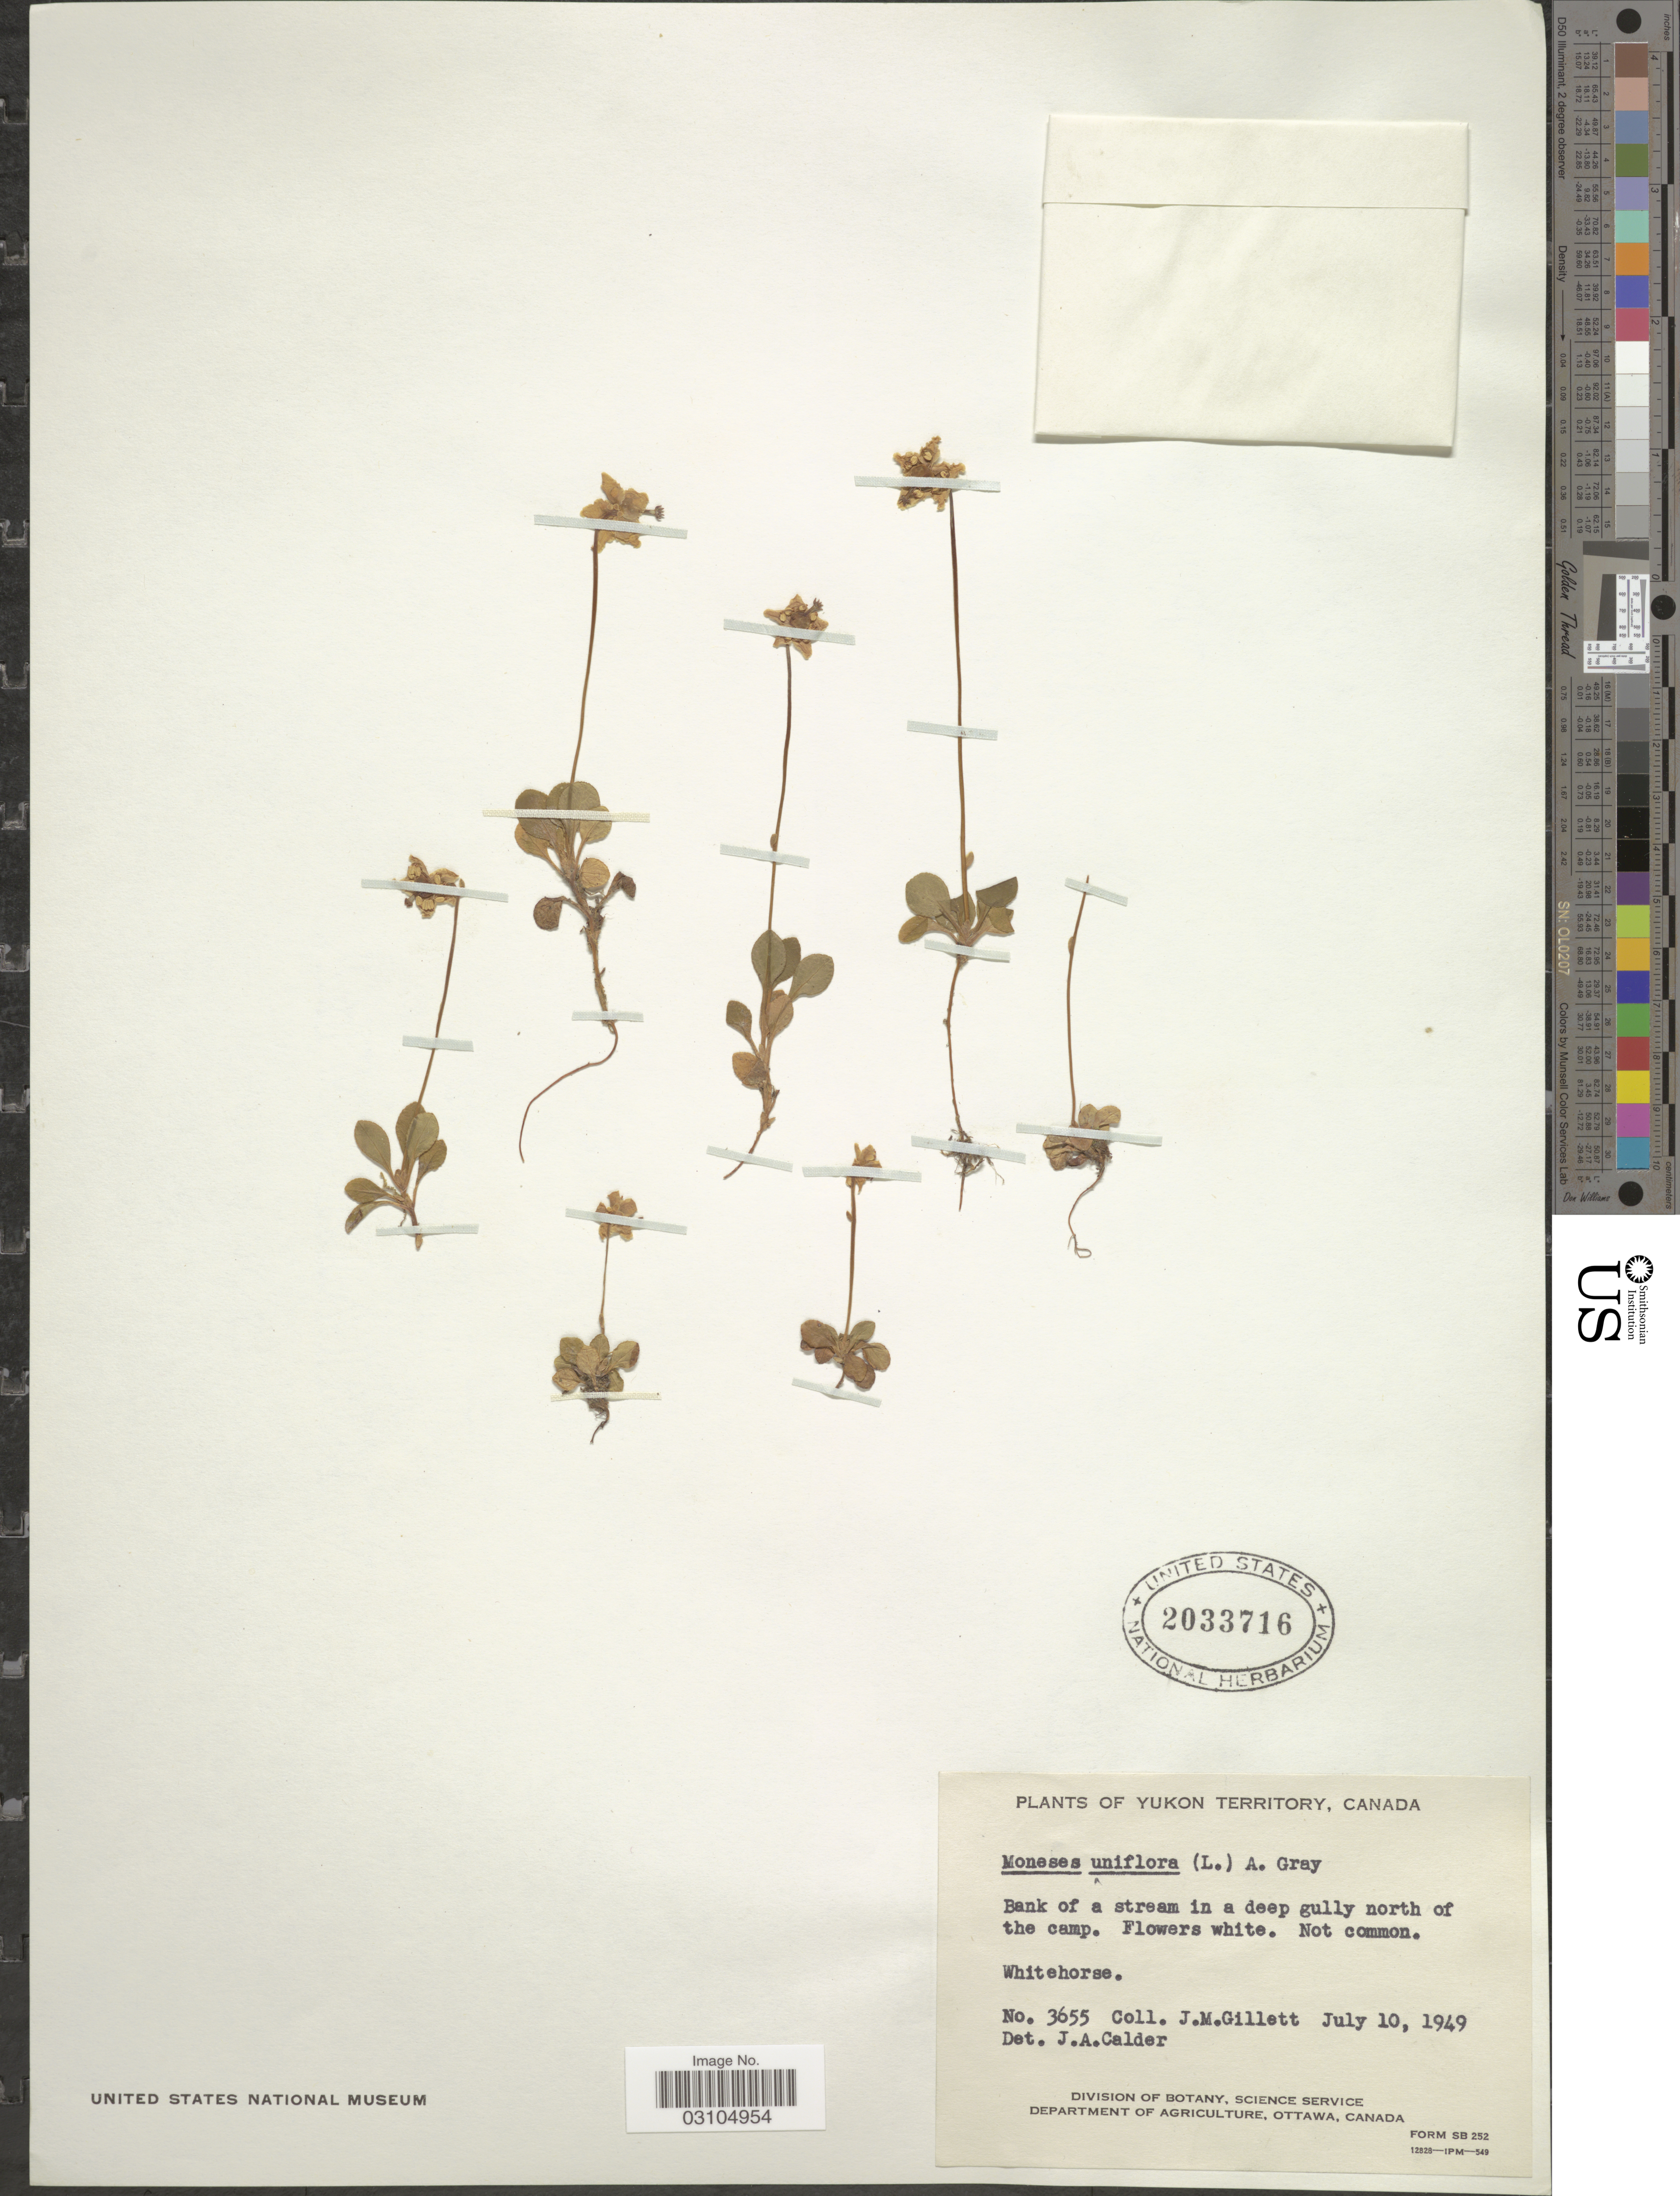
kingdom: Plantae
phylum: Tracheophyta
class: Magnoliopsida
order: Ericales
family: Ericaceae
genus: Moneses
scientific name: Moneses uniflora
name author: (L.) A. Gray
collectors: J. M. Gillett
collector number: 3655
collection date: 1949-07-10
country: Canada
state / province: Yukon Territory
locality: Bank of a stream in a deep gully north of the camp, Whitehorse.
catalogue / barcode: US 2033716